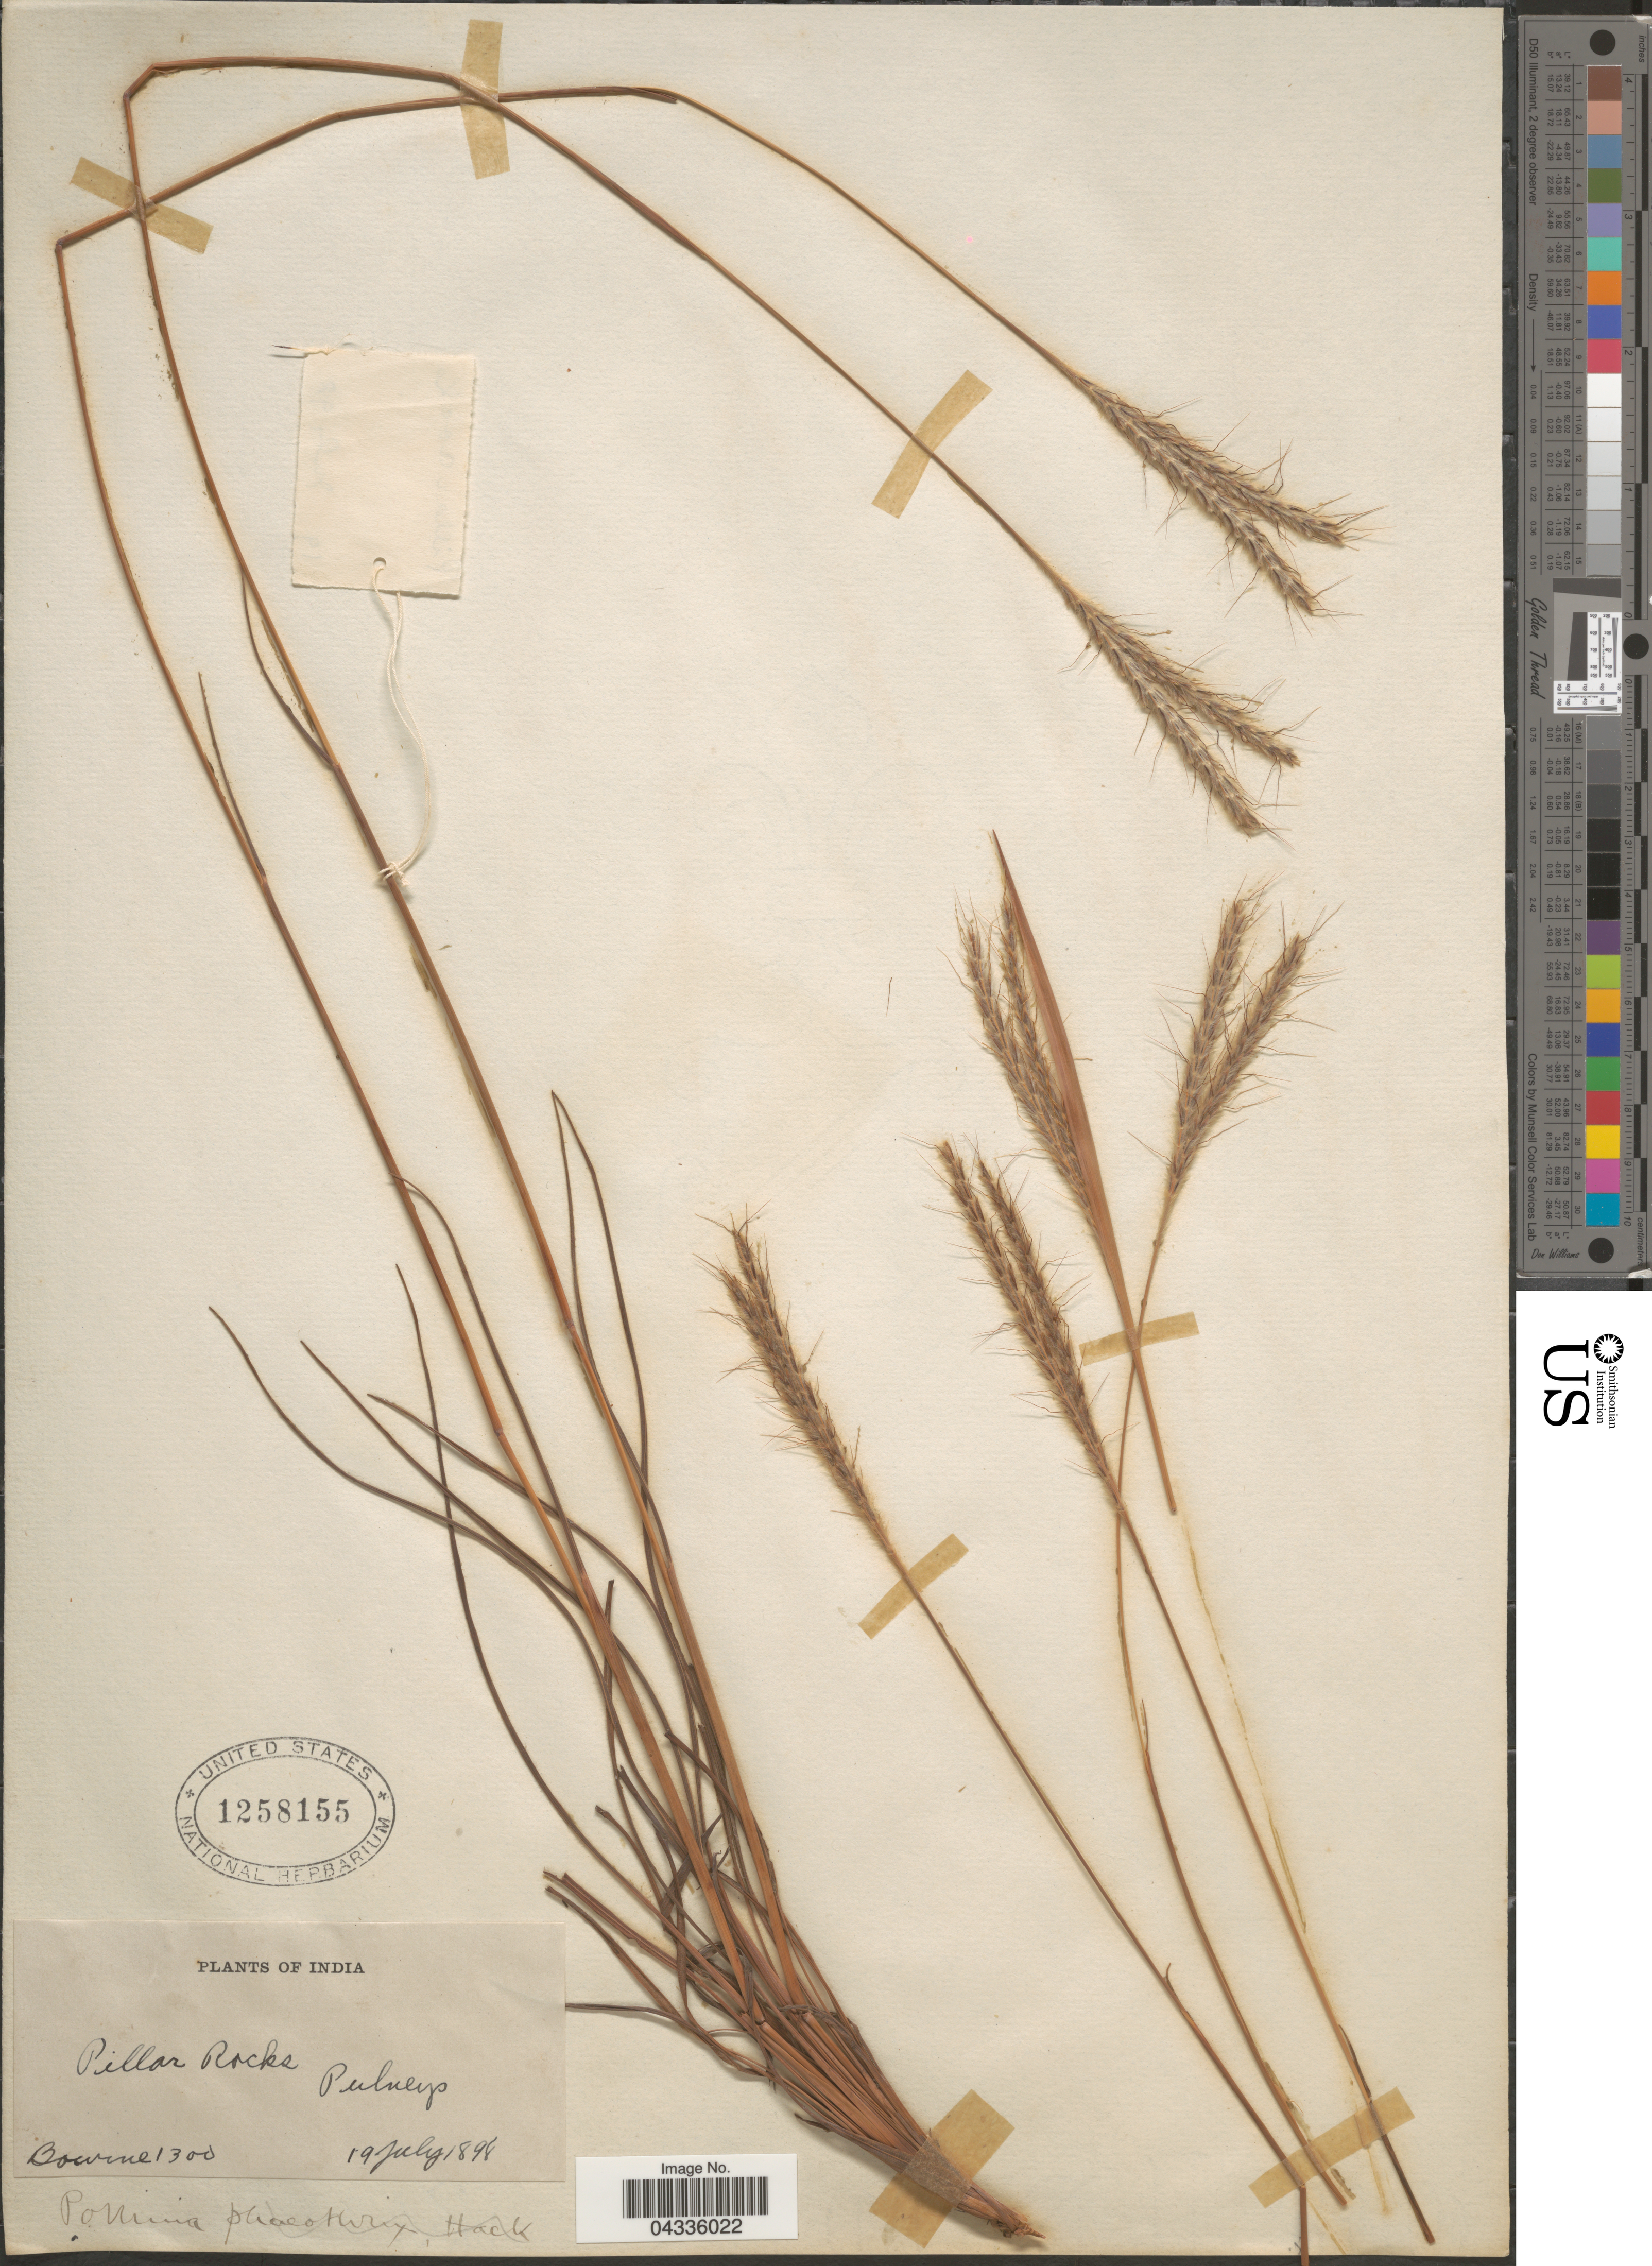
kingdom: Plantae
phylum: Tracheophyta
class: Liliopsida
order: Poales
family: Poaceae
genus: Eulalia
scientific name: Eulalia sp.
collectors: -- Bourne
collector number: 1300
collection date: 1898-07-19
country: India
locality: Pillar Rocks. Pulneys.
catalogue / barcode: US 1258155